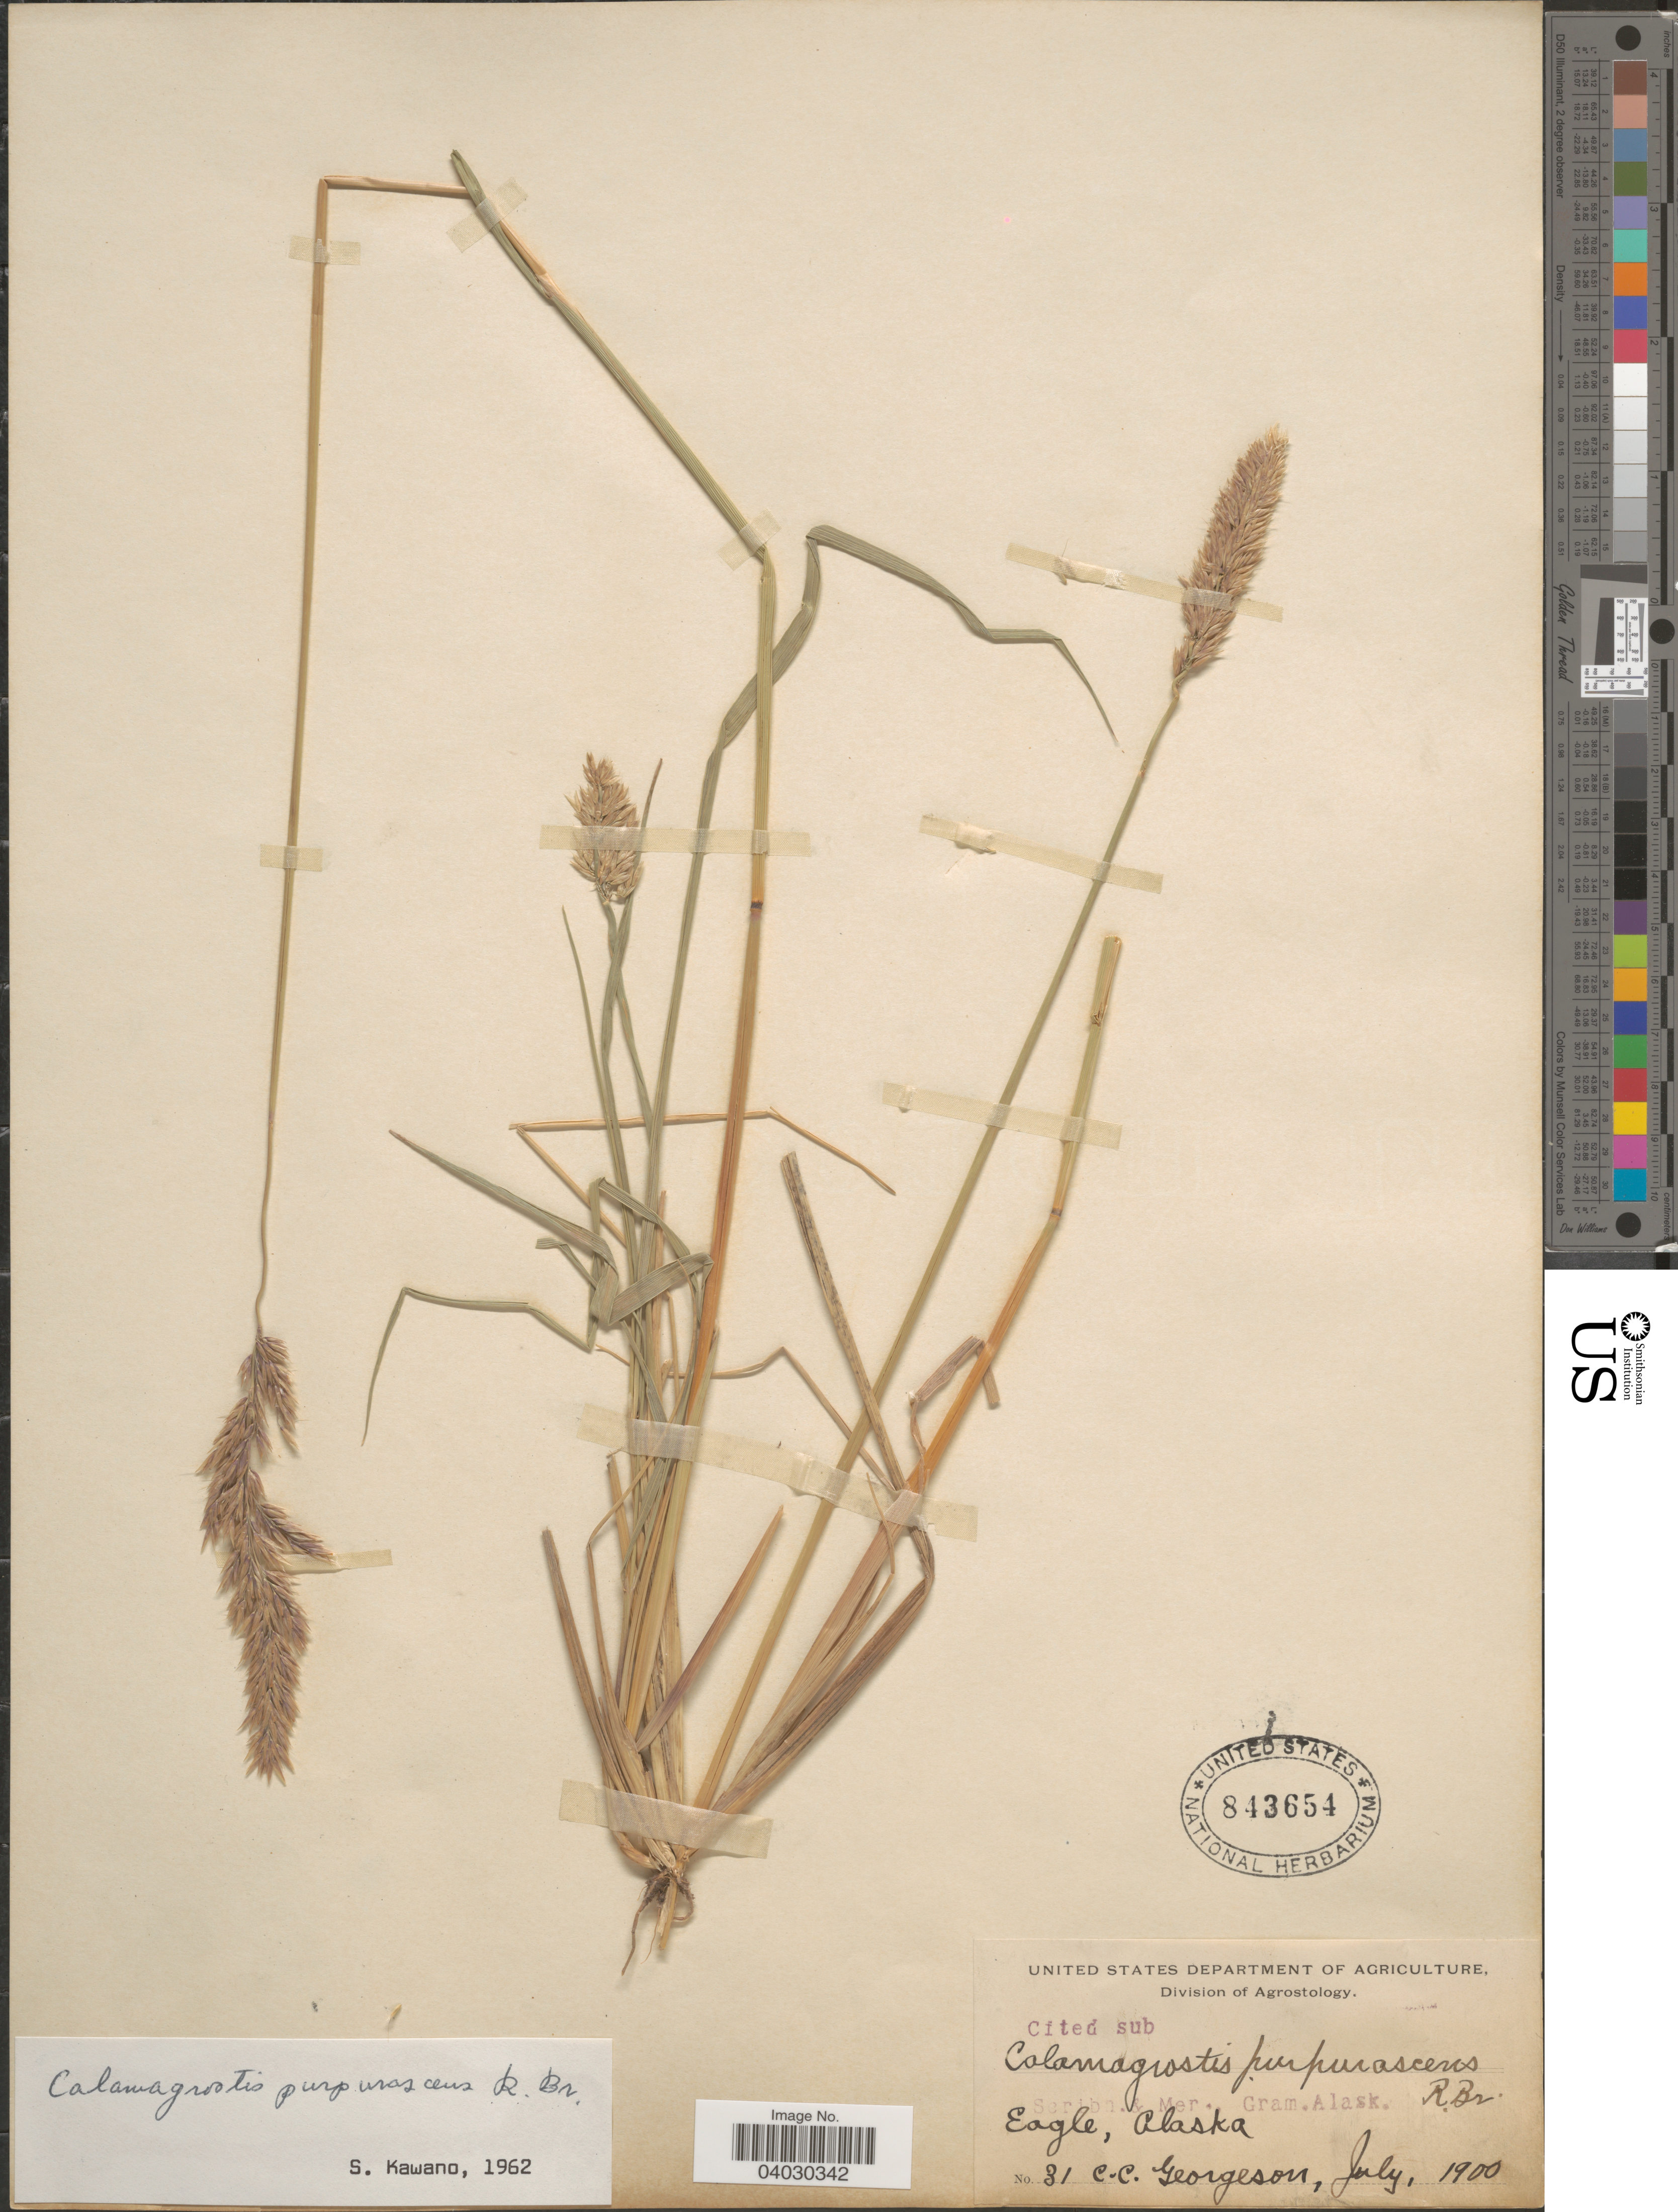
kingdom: Plantae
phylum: Tracheophyta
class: Liliopsida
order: Poales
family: Poaceae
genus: Calamagrostis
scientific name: Calamagrostis purpurascens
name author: R. Br.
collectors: C. Georgeson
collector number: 31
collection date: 1900-07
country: United States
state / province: Alaska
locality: Eagle.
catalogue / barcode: US 843654